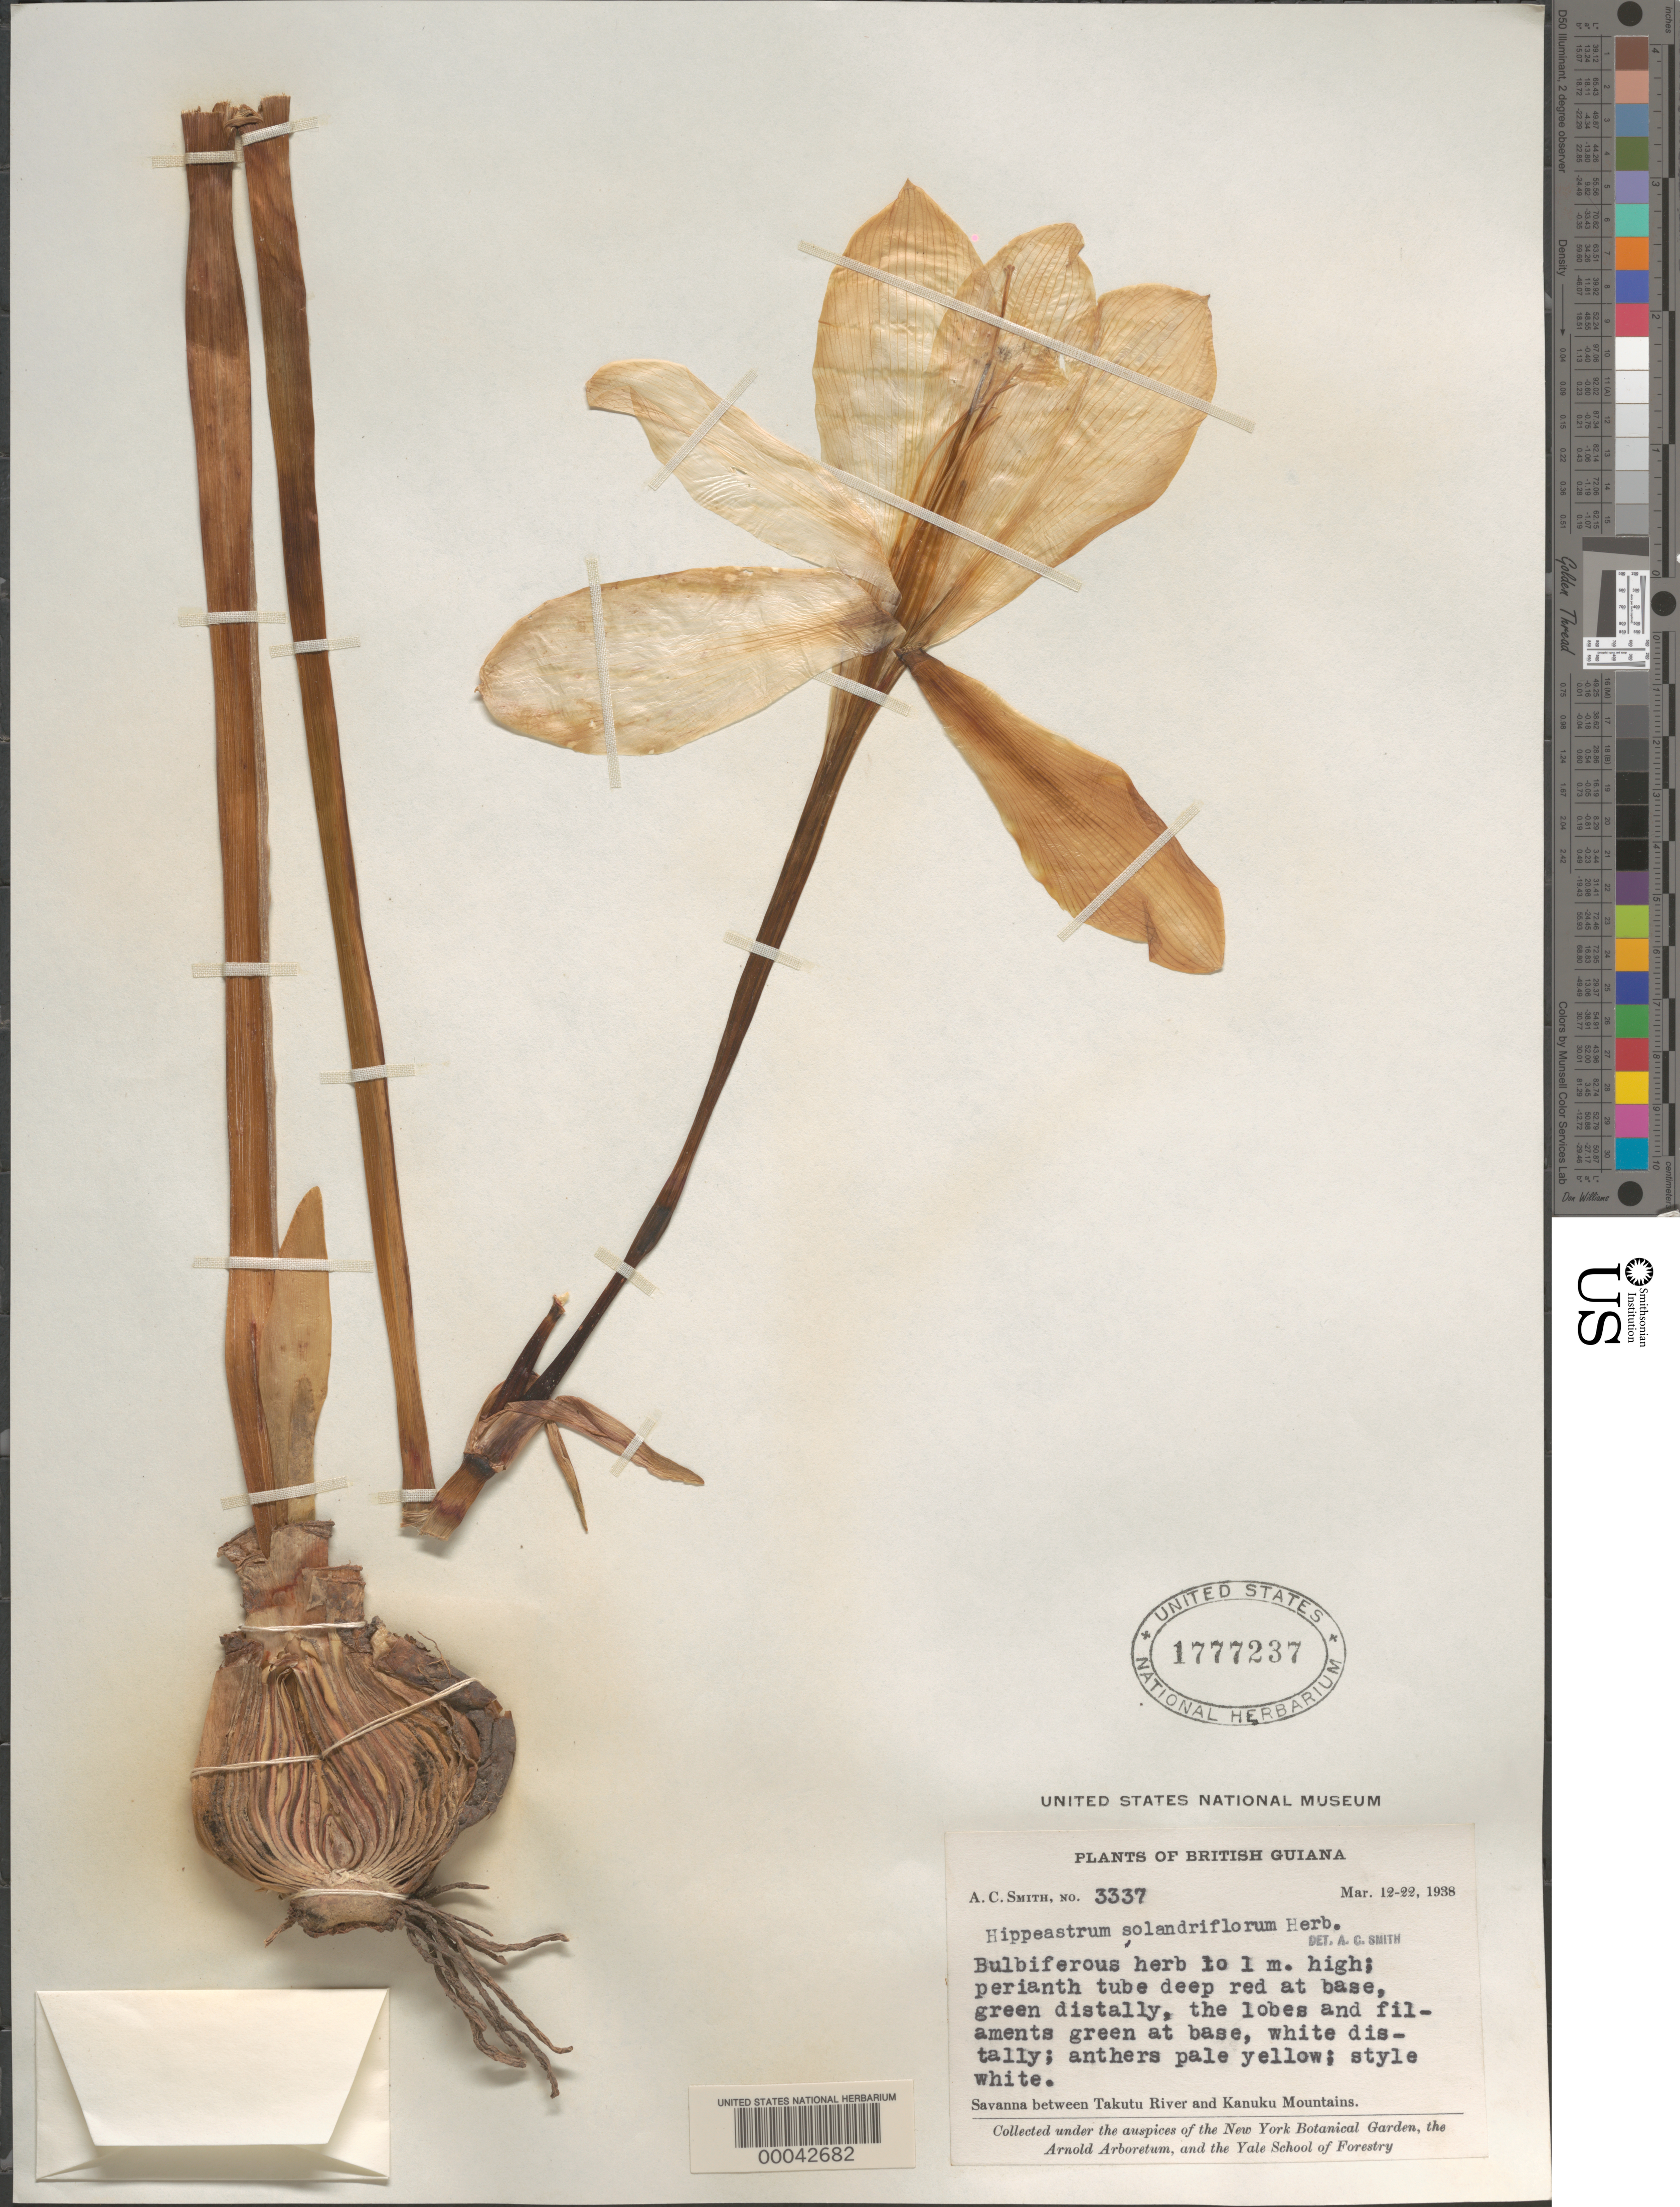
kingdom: Plantae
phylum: Tracheophyta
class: Liliopsida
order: Asparagales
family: Amaryllidaceae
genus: Hippeastrum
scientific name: Hippeastrum solandriflorum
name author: (Lindl.) Herb.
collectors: A. C. Smith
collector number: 3337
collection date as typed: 12 Mar 1938 to 22 Mar 1938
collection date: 1938-03-12/1938-03-22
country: Guyana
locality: Between takutu river and kanuku mountain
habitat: Savanna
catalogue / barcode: US 1777237